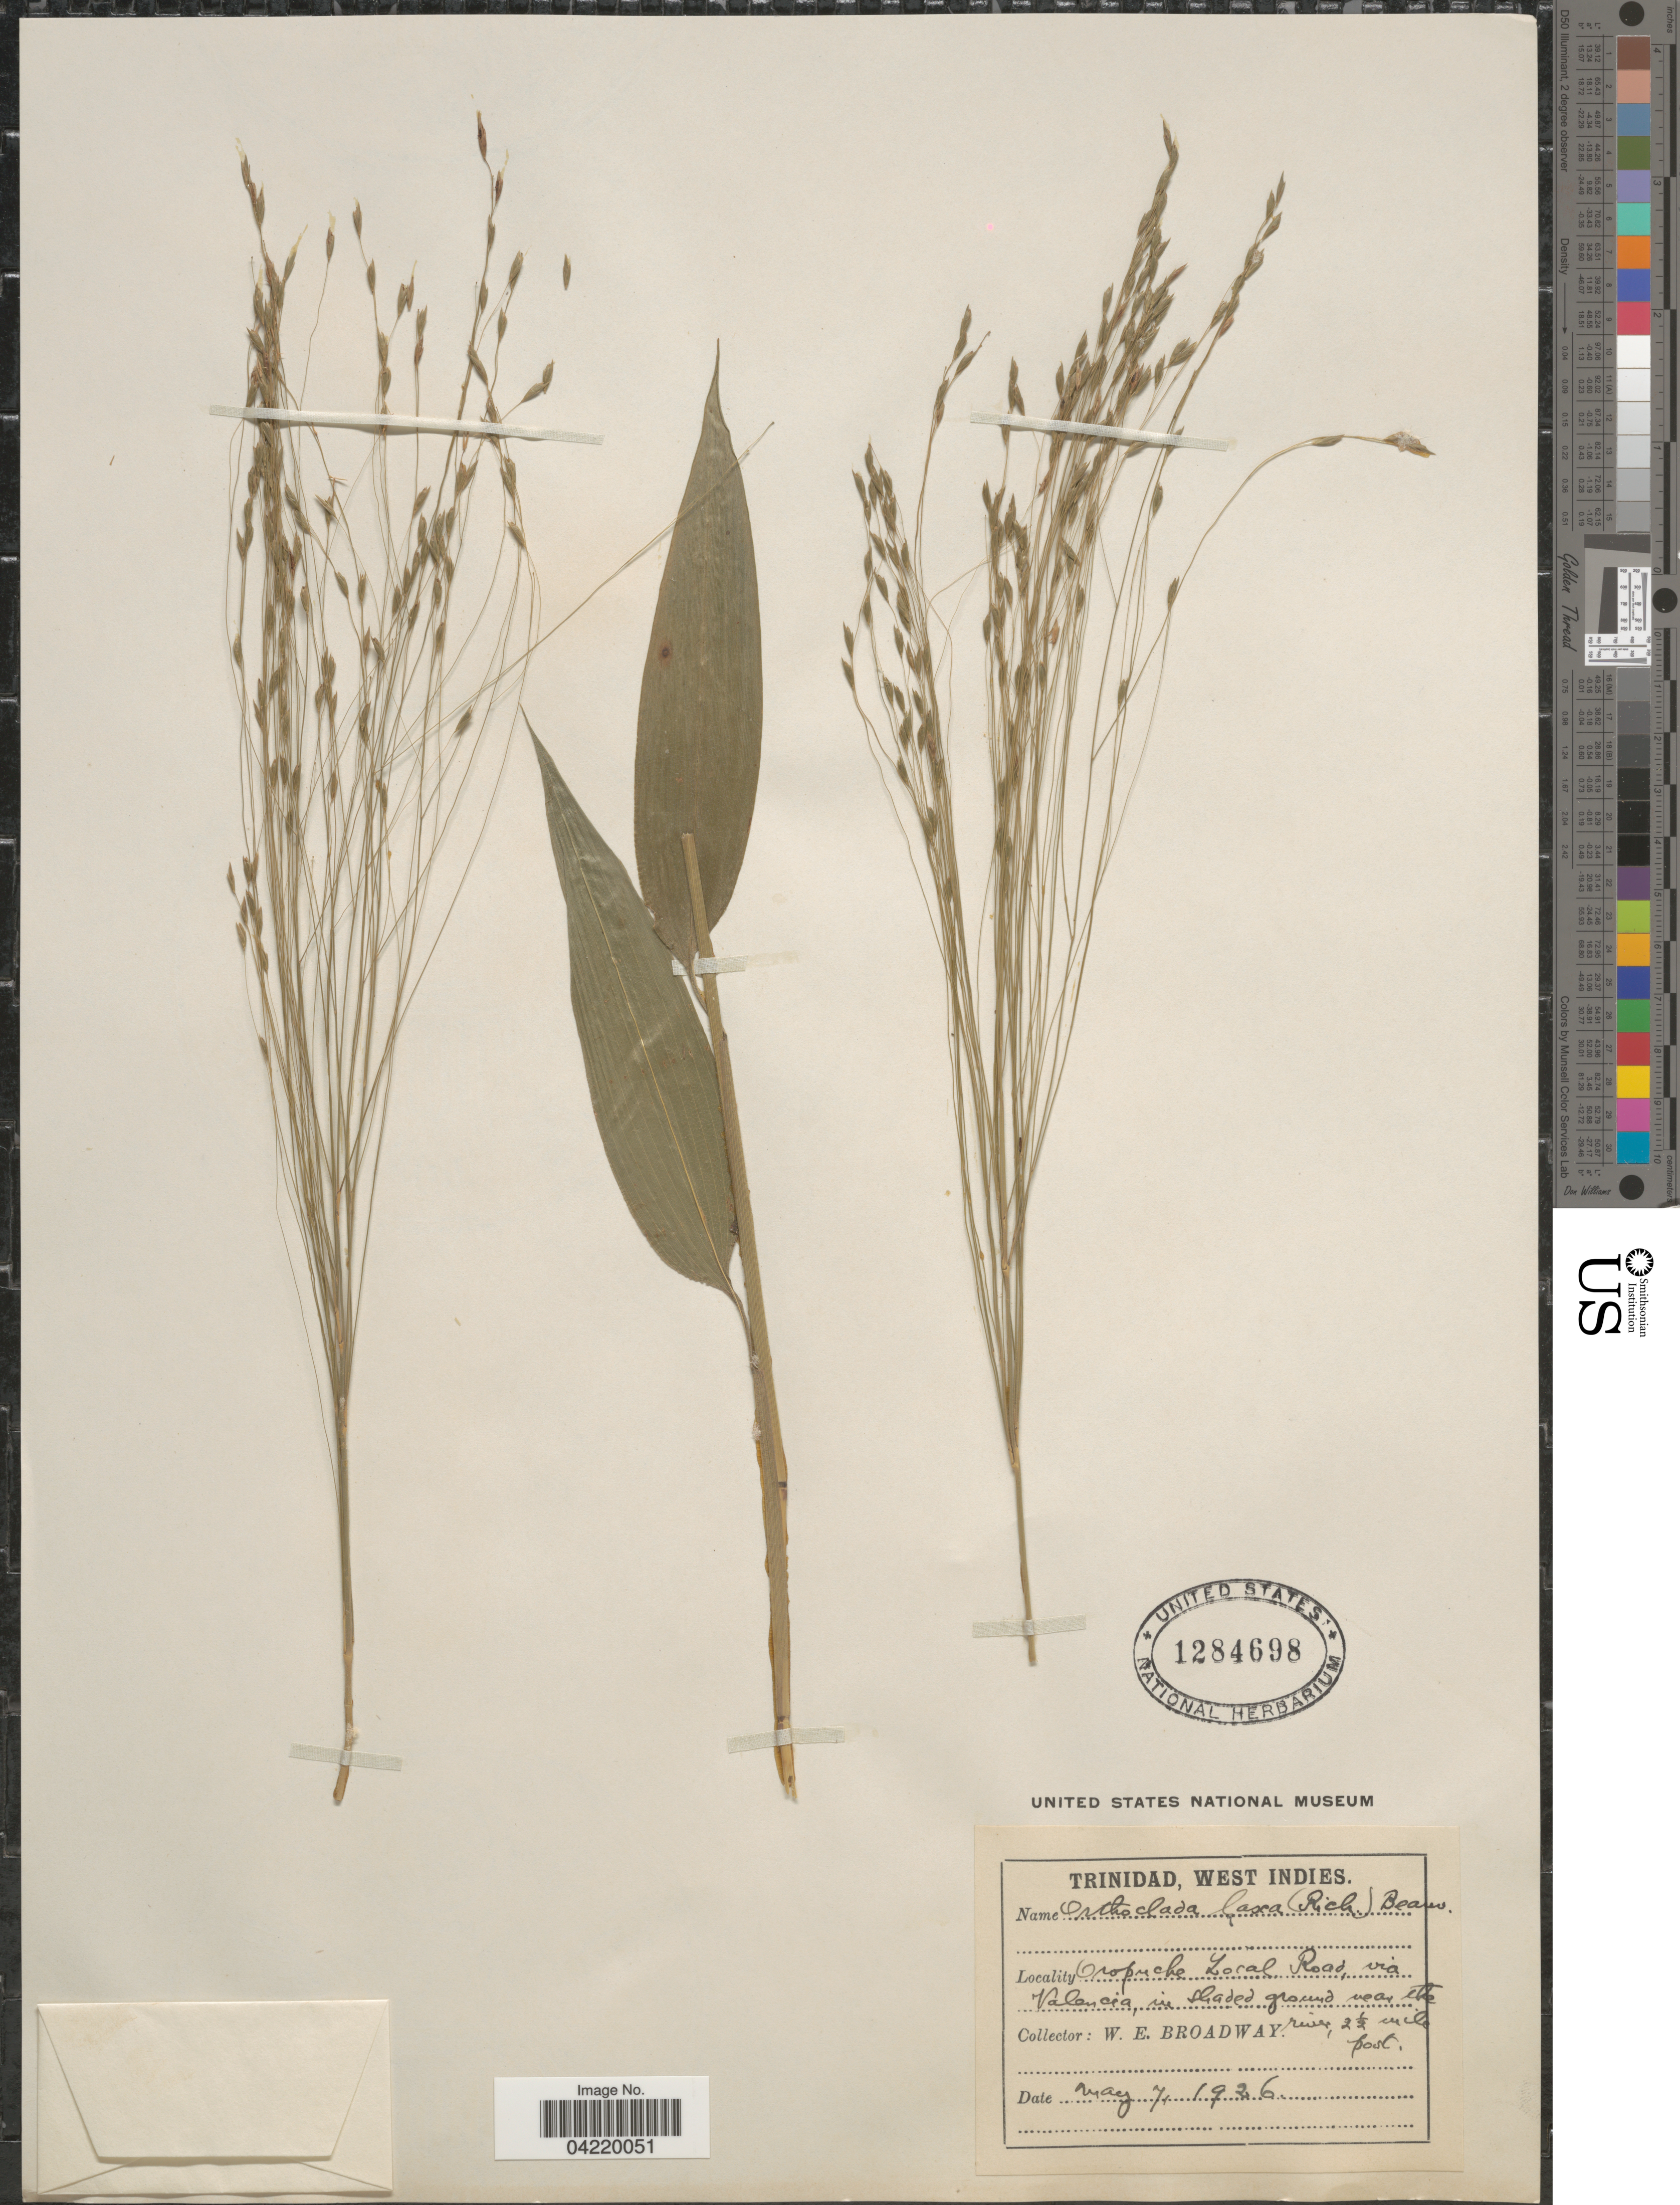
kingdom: Plantae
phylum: Tracheophyta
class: Liliopsida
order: Poales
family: Poaceae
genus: Orthoclada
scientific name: Orthoclada laxa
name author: P. Beauv.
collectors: W. E. Broadway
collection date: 1926-05-07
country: Trinidad and Tobago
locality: Oropuche Local Road, via Valencia in shaded ground near the river, 2½ mile post.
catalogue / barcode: US 1284698